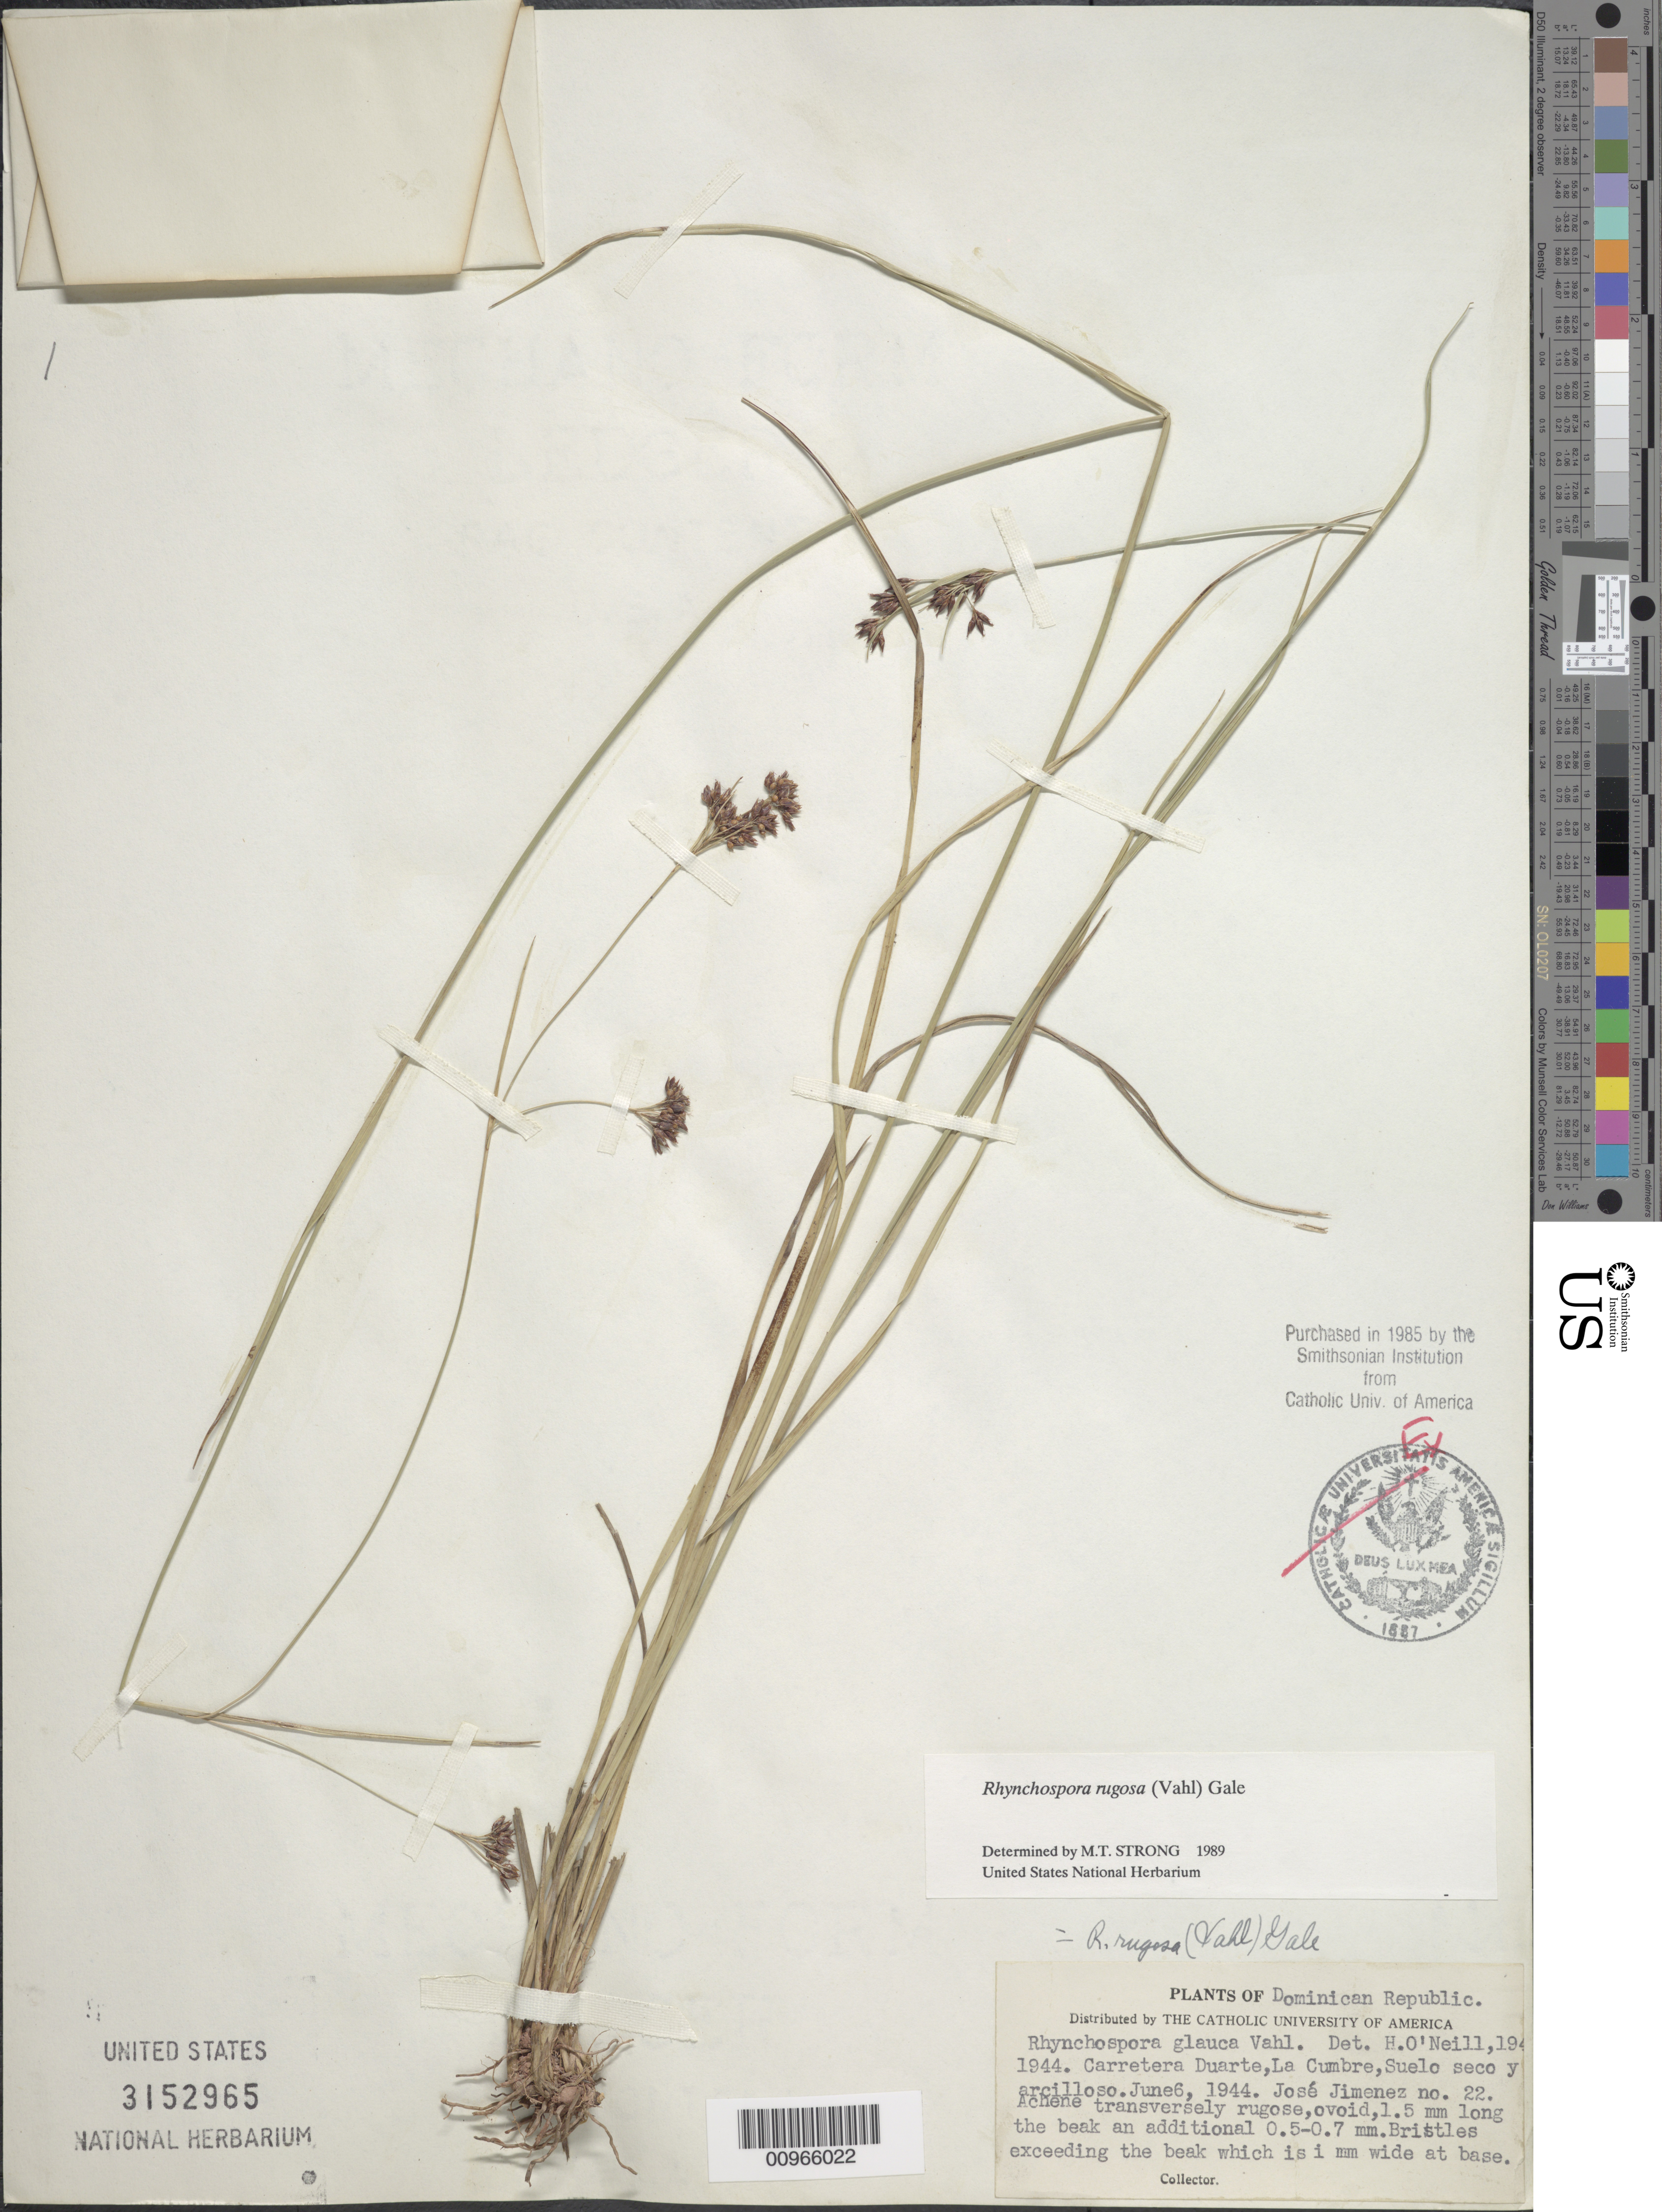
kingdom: Plantae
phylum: Tracheophyta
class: Liliopsida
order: Poales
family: Cyperaceae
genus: Rhynchospora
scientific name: Rhynchospora rugosa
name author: (Vahl) Gale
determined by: Strong, M. T., (US), Smithsonian Institution - National Museum of Natural History (UNITED STATES)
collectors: J. J. Jiménez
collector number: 22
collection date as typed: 06 Jun 1944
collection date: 1944-06-06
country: Dominican Republic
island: Hispaniola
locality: Carretera Duarte, La Cumbre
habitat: Suelo seco y arcilloso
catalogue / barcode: US 3152965